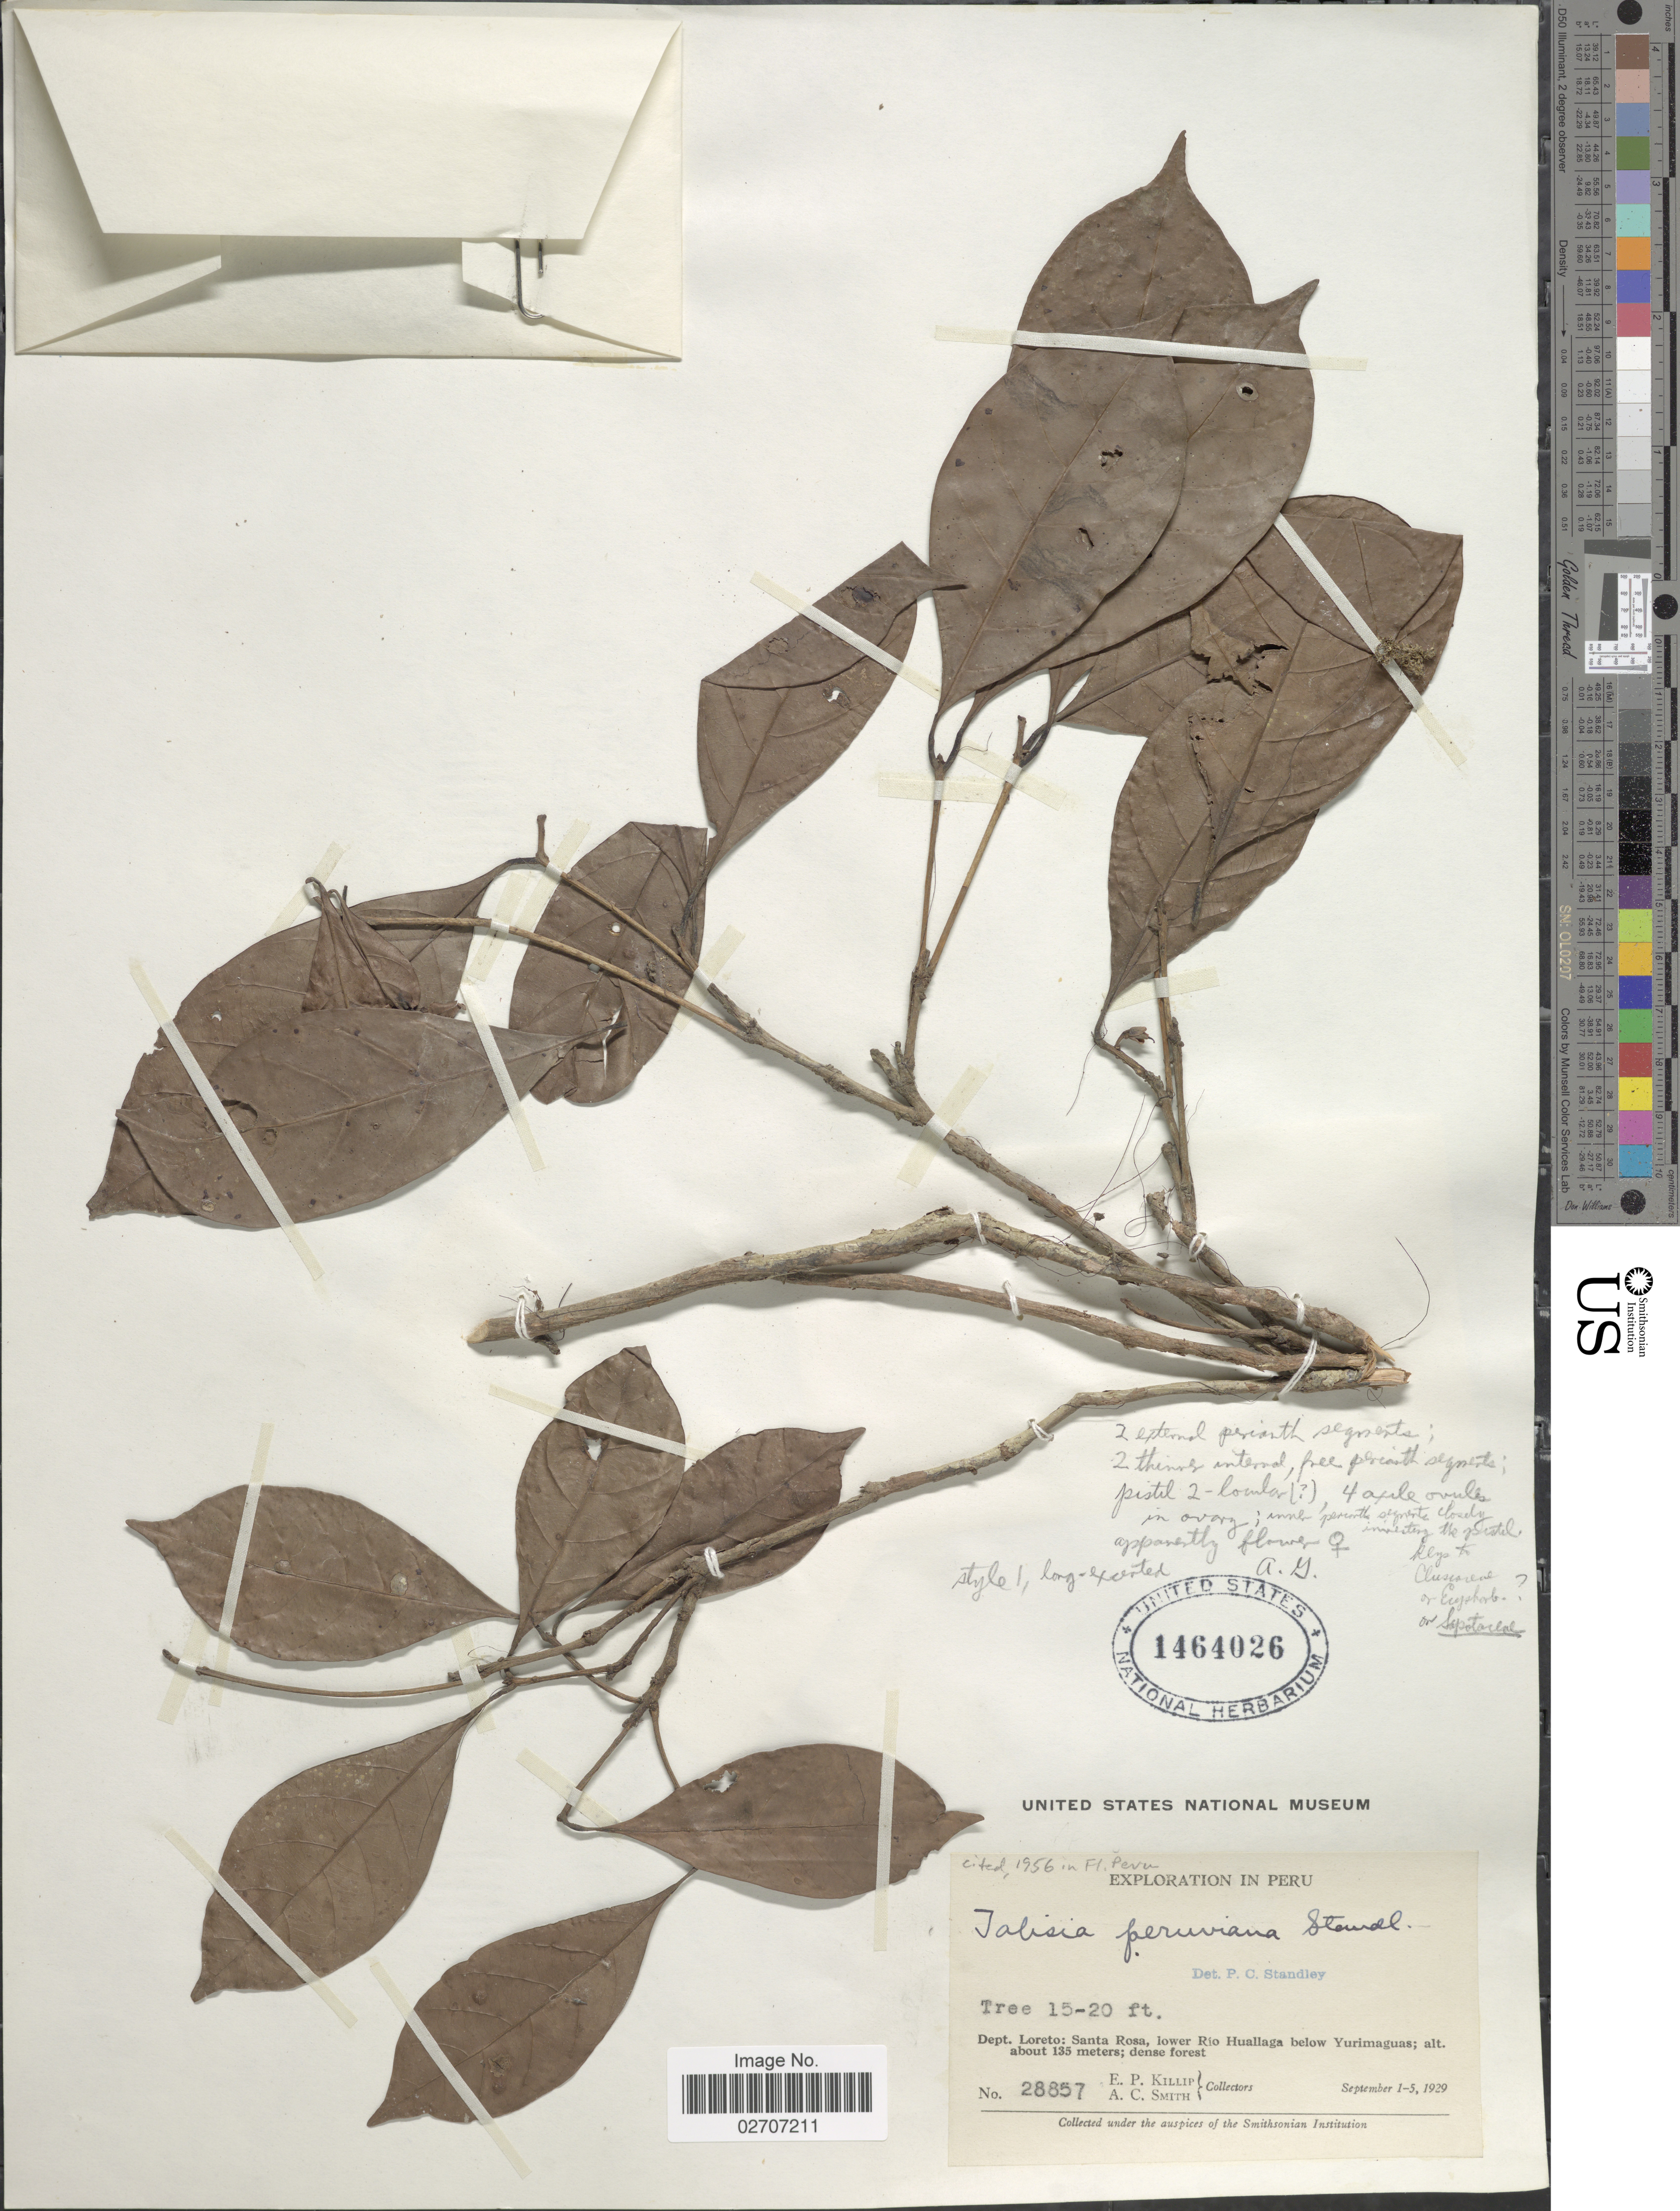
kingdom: Plantae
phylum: Tracheophyta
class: Magnoliopsida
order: Ericales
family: Sapotaceae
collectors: E. P. Killip & A. C. Smith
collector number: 28857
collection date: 1929-09-01/1929-09-05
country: Peru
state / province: Loreto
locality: Dept. Loreto: Santa Rosa, lower Rio Huallaga below Yurimaguas.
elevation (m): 135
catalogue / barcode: US 1464026